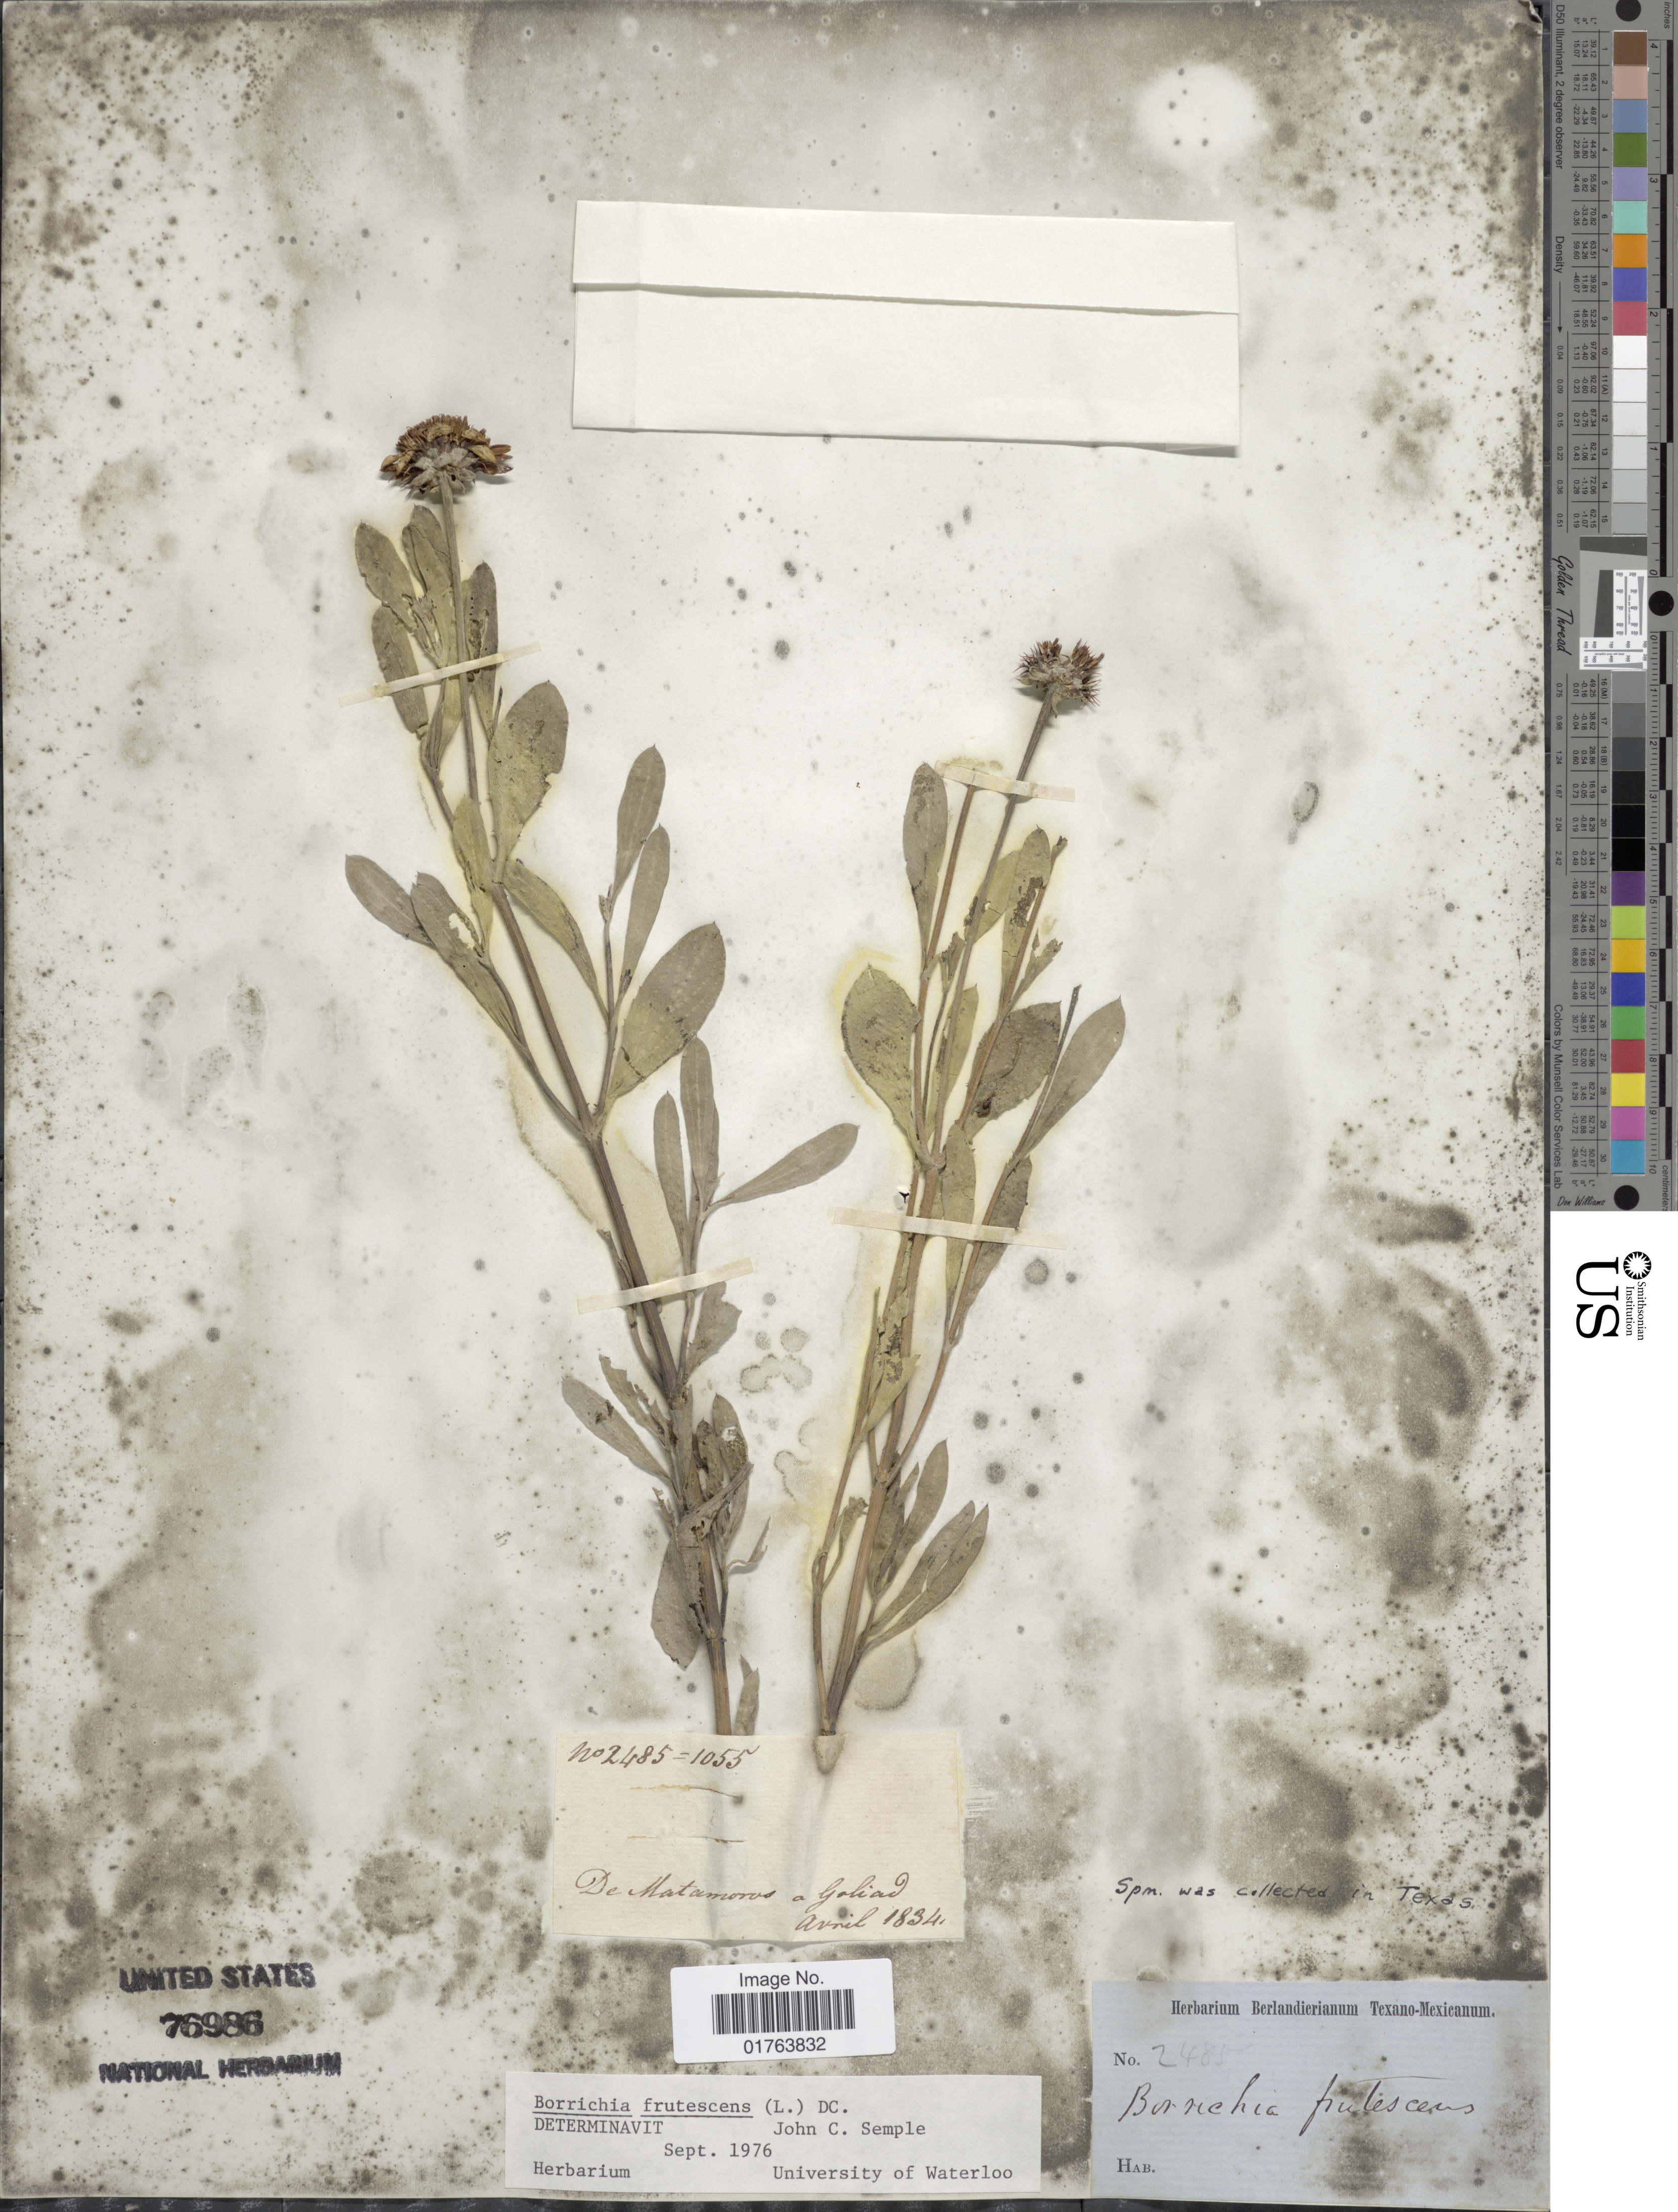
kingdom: Plantae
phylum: Tracheophyta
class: Magnoliopsida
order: Asterales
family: Asteraceae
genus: Borrichia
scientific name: Borrichia frutescens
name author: (L.) DC.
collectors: ex Herb. Berlandierianum Texano-Mexicanum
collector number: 2485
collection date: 1834-04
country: United States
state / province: Texas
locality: De Matamorros a Goliad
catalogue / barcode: US 76986